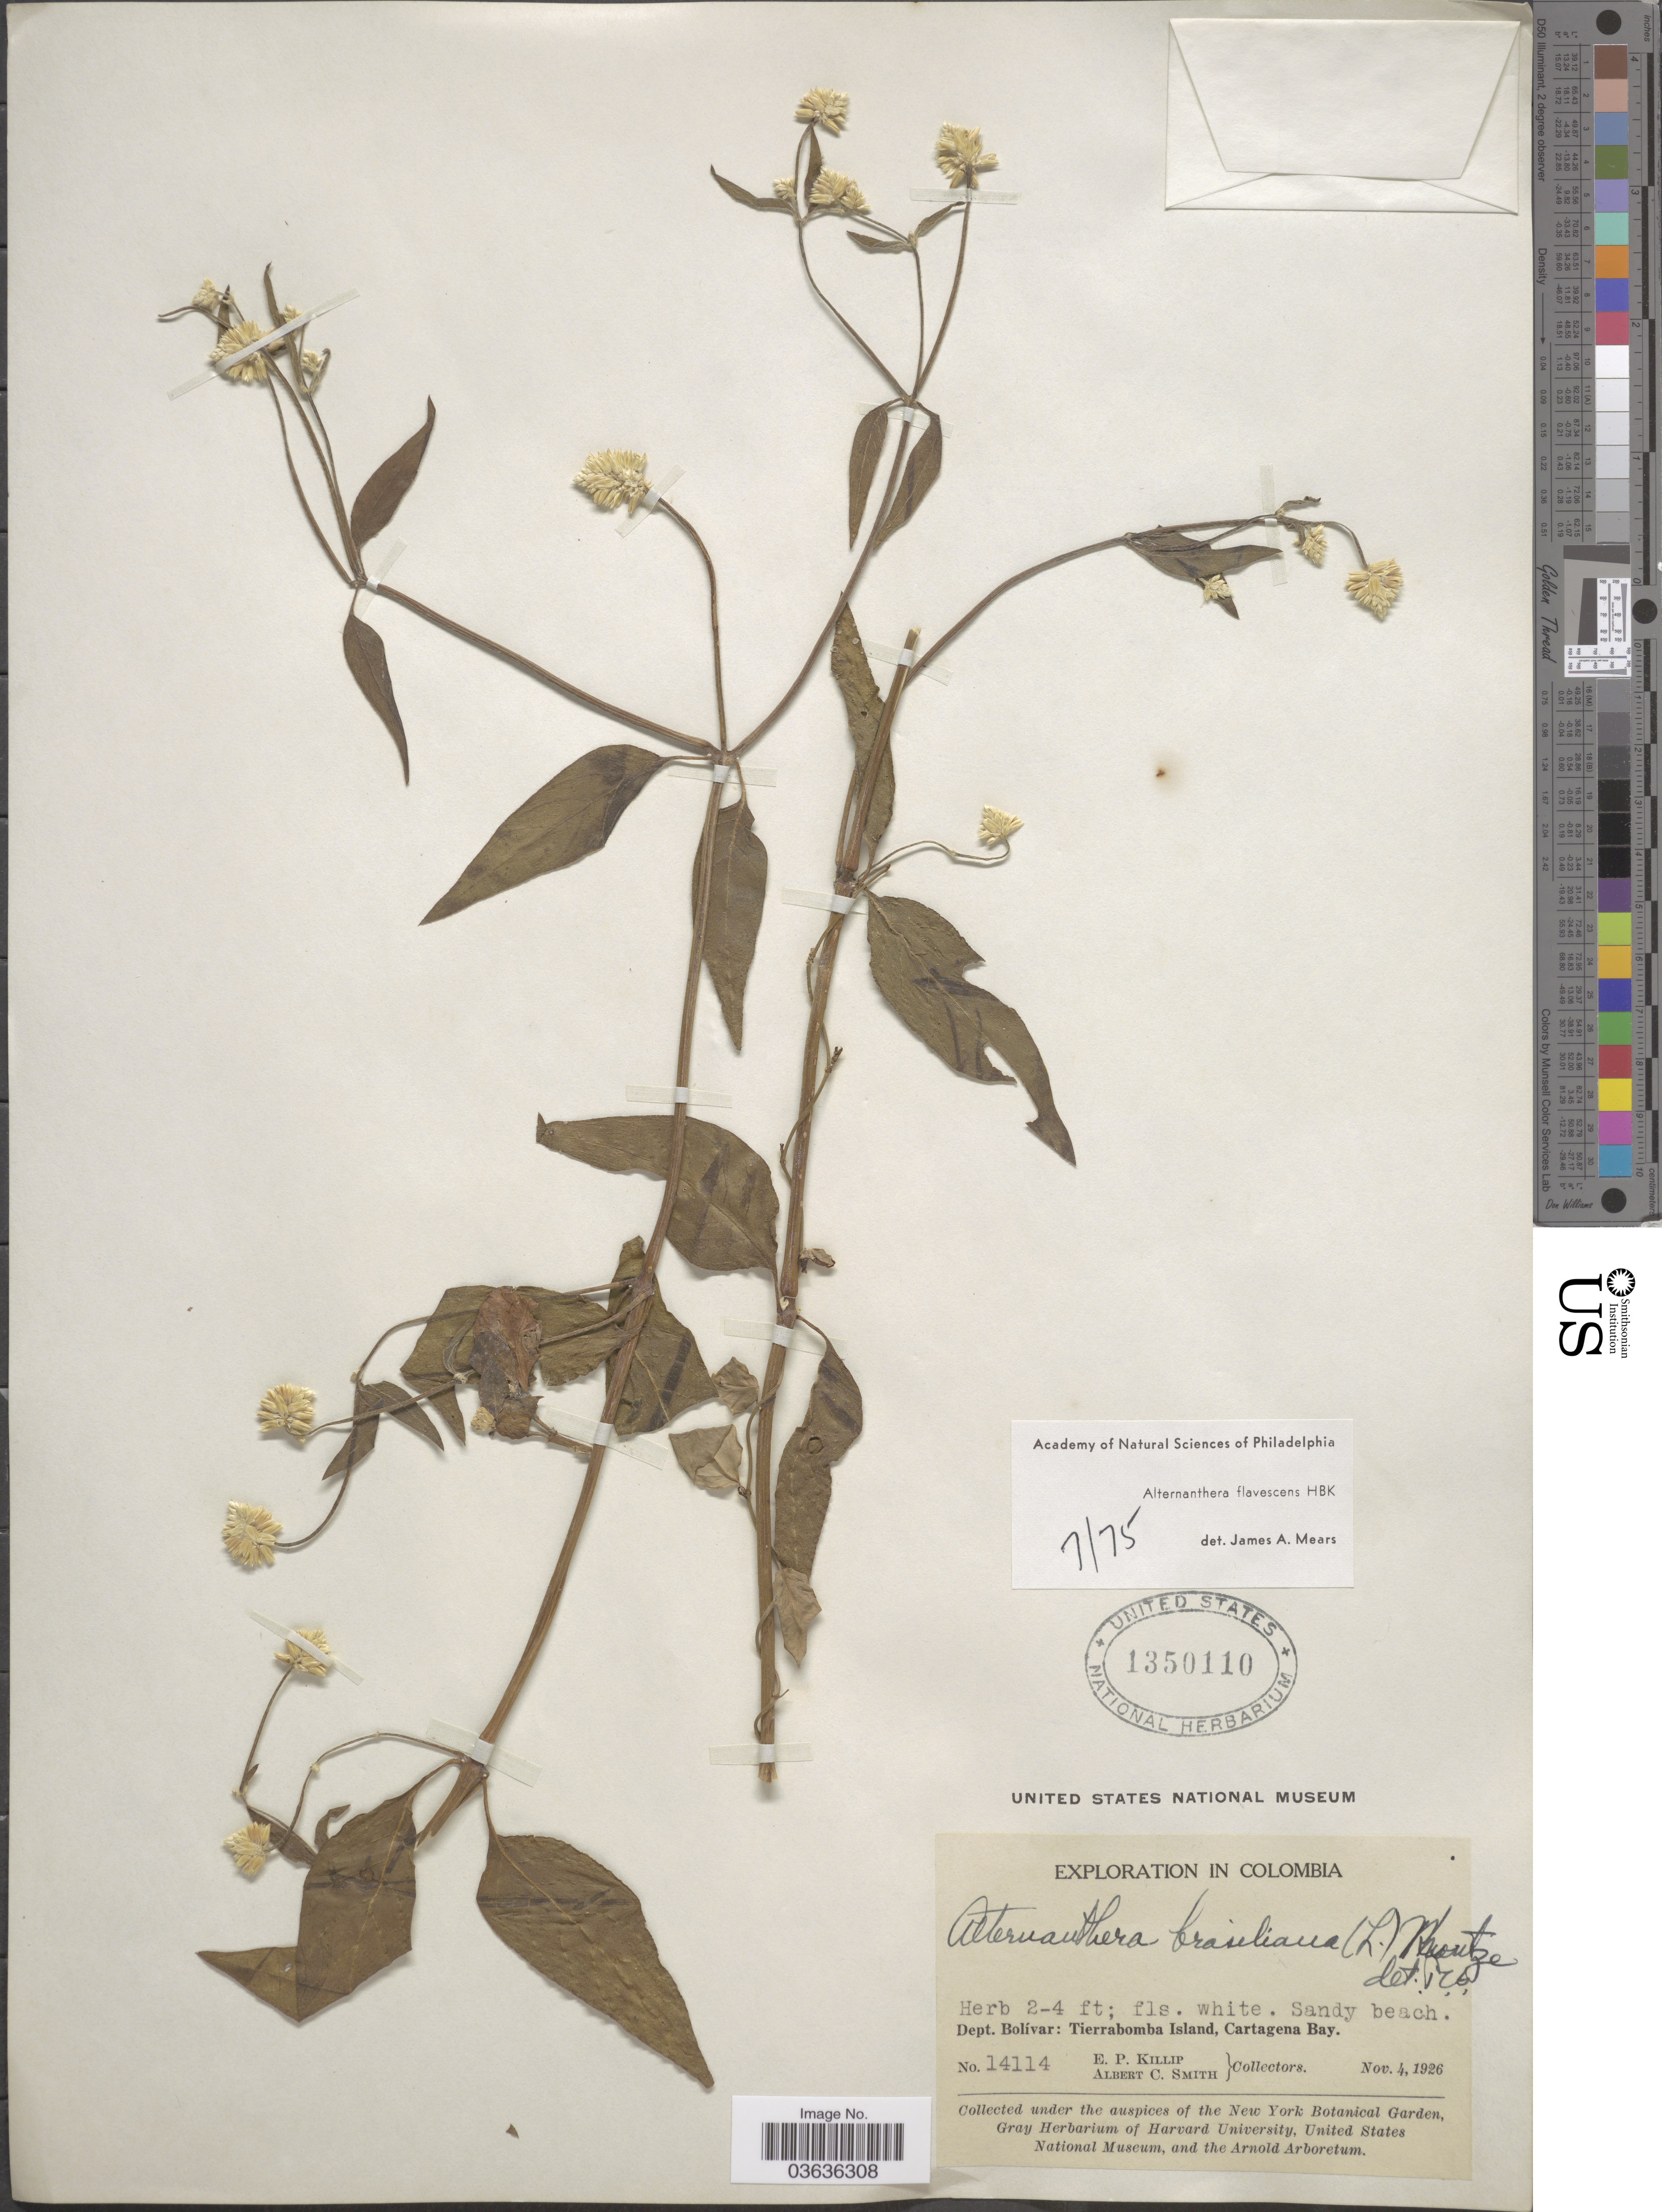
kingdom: Plantae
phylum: Tracheophyta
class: Magnoliopsida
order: Caryophyllales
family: Amaranthaceae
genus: Alternanthera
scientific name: Alternanthera flavescens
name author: Kunth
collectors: E. P. Killip & A. C. Smith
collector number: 14114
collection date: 1926-11-04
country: Colombia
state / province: Bolívar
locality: Dept. Bolívar: Tierrabomba Island, Cartagena Bay.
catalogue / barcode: US 1350110